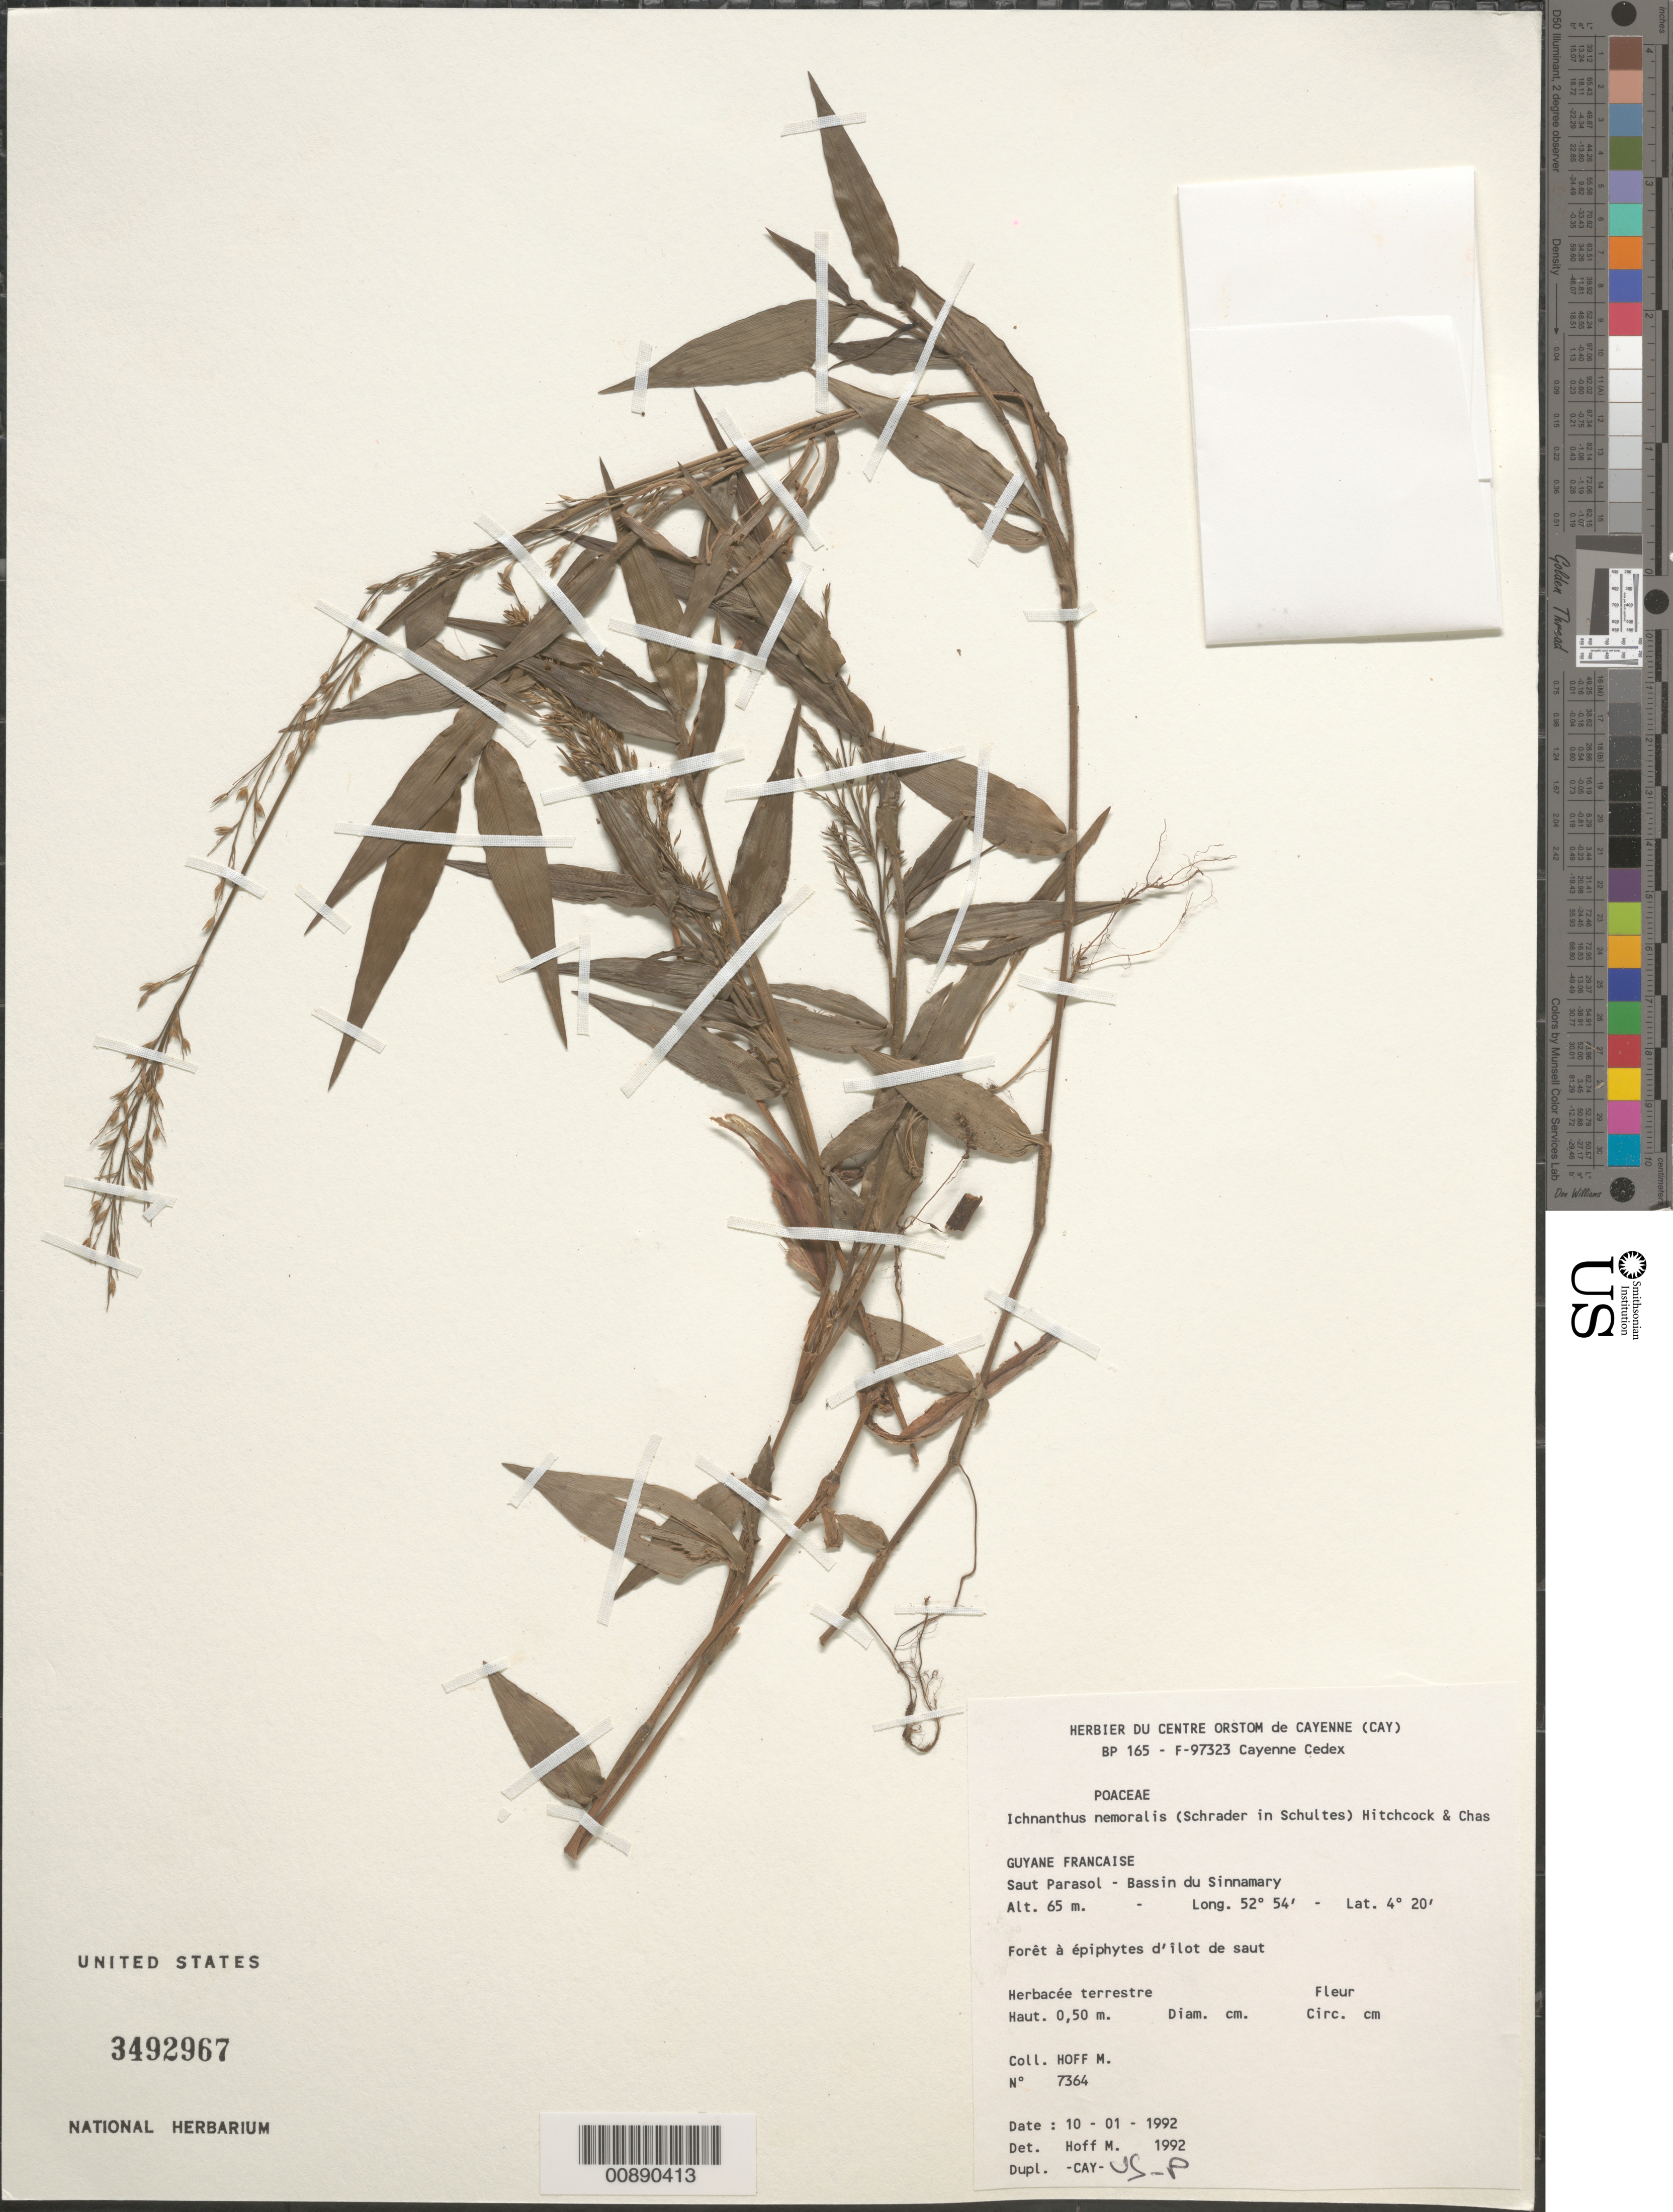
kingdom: Plantae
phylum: Tracheophyta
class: Liliopsida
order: Poales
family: Poaceae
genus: Ichnanthus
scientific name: Ichnanthus nemoralis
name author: (Schrad.) Hitchc. & Chase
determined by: Hoff, M.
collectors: M. Hoff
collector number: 7364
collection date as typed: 10-Jan-92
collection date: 1992-01-10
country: French Guiana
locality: Saut Parasol, Bassin du Sinnamary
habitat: Forêt à épiphytes d'ilot de saut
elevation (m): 65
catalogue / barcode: US 3492967